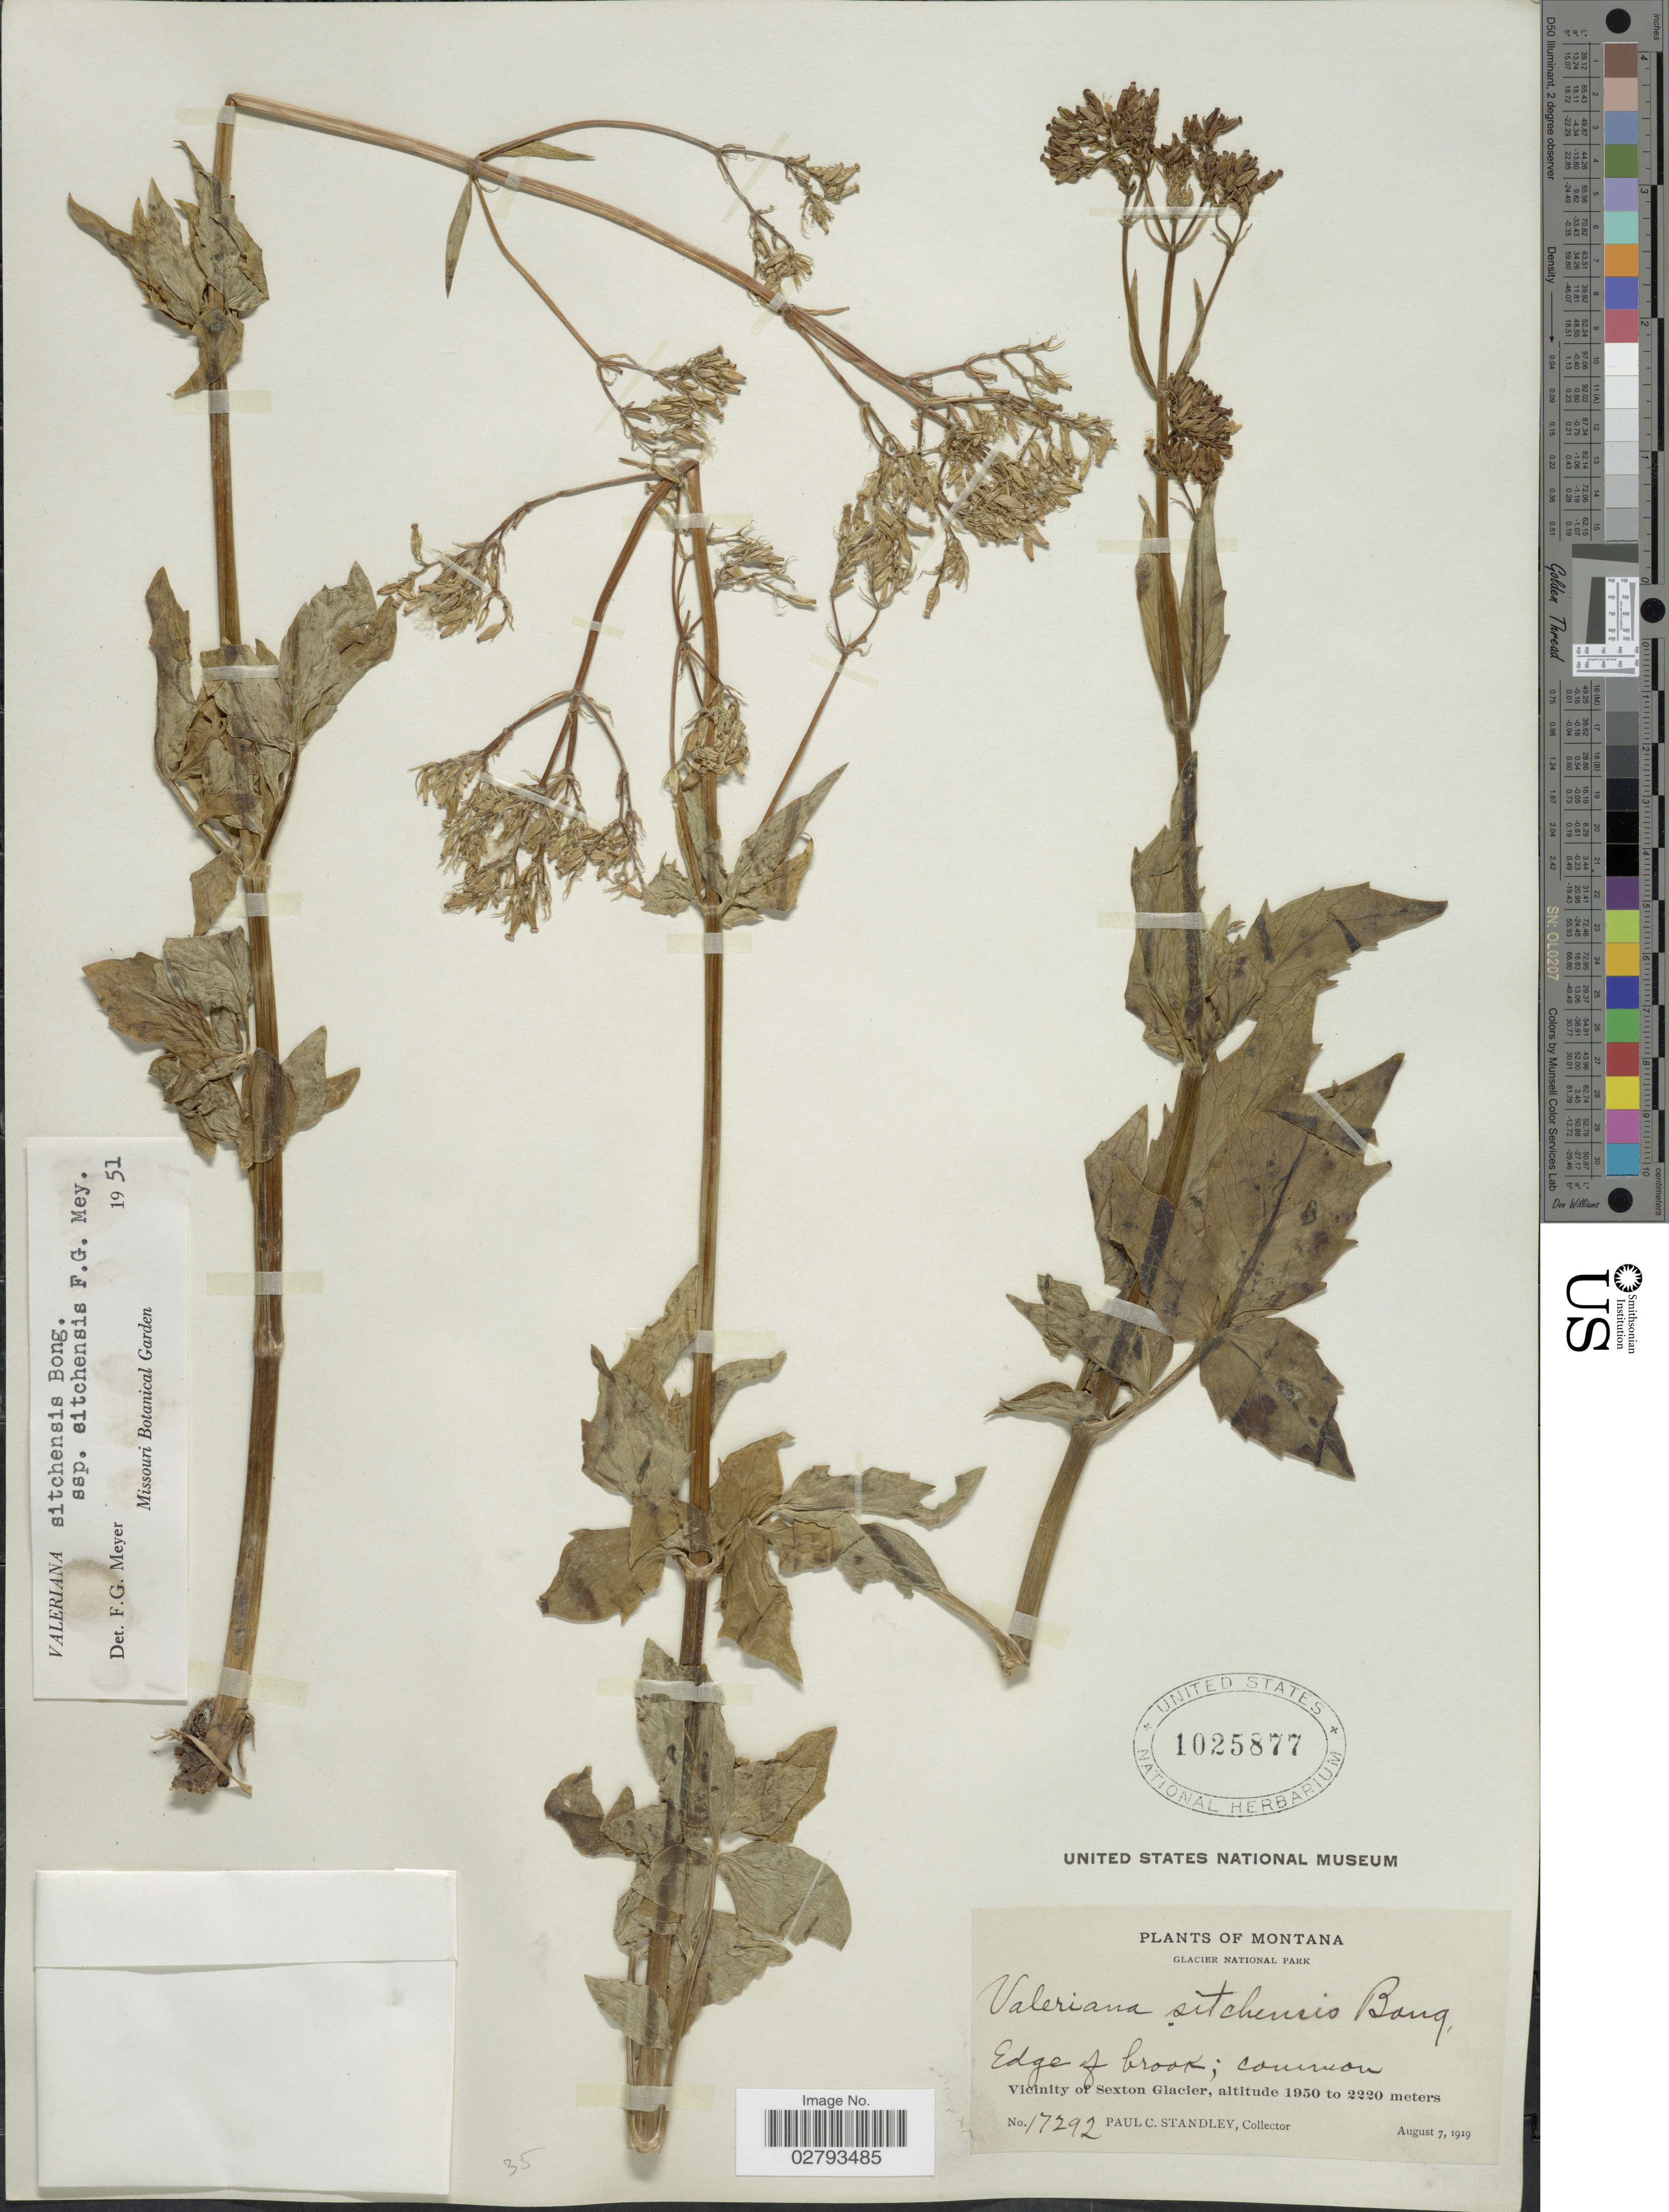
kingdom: Plantae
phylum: Tracheophyta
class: Magnoliopsida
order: Dipsacales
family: Caprifoliaceae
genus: Valeriana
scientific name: Valeriana sitchensis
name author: Bong.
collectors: P. C. Standley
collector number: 17292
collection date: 1919-08-07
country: United States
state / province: Montana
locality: Glacier National Park. Vicinity of Sexton Glacier.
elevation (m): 1950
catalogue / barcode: US 1025877